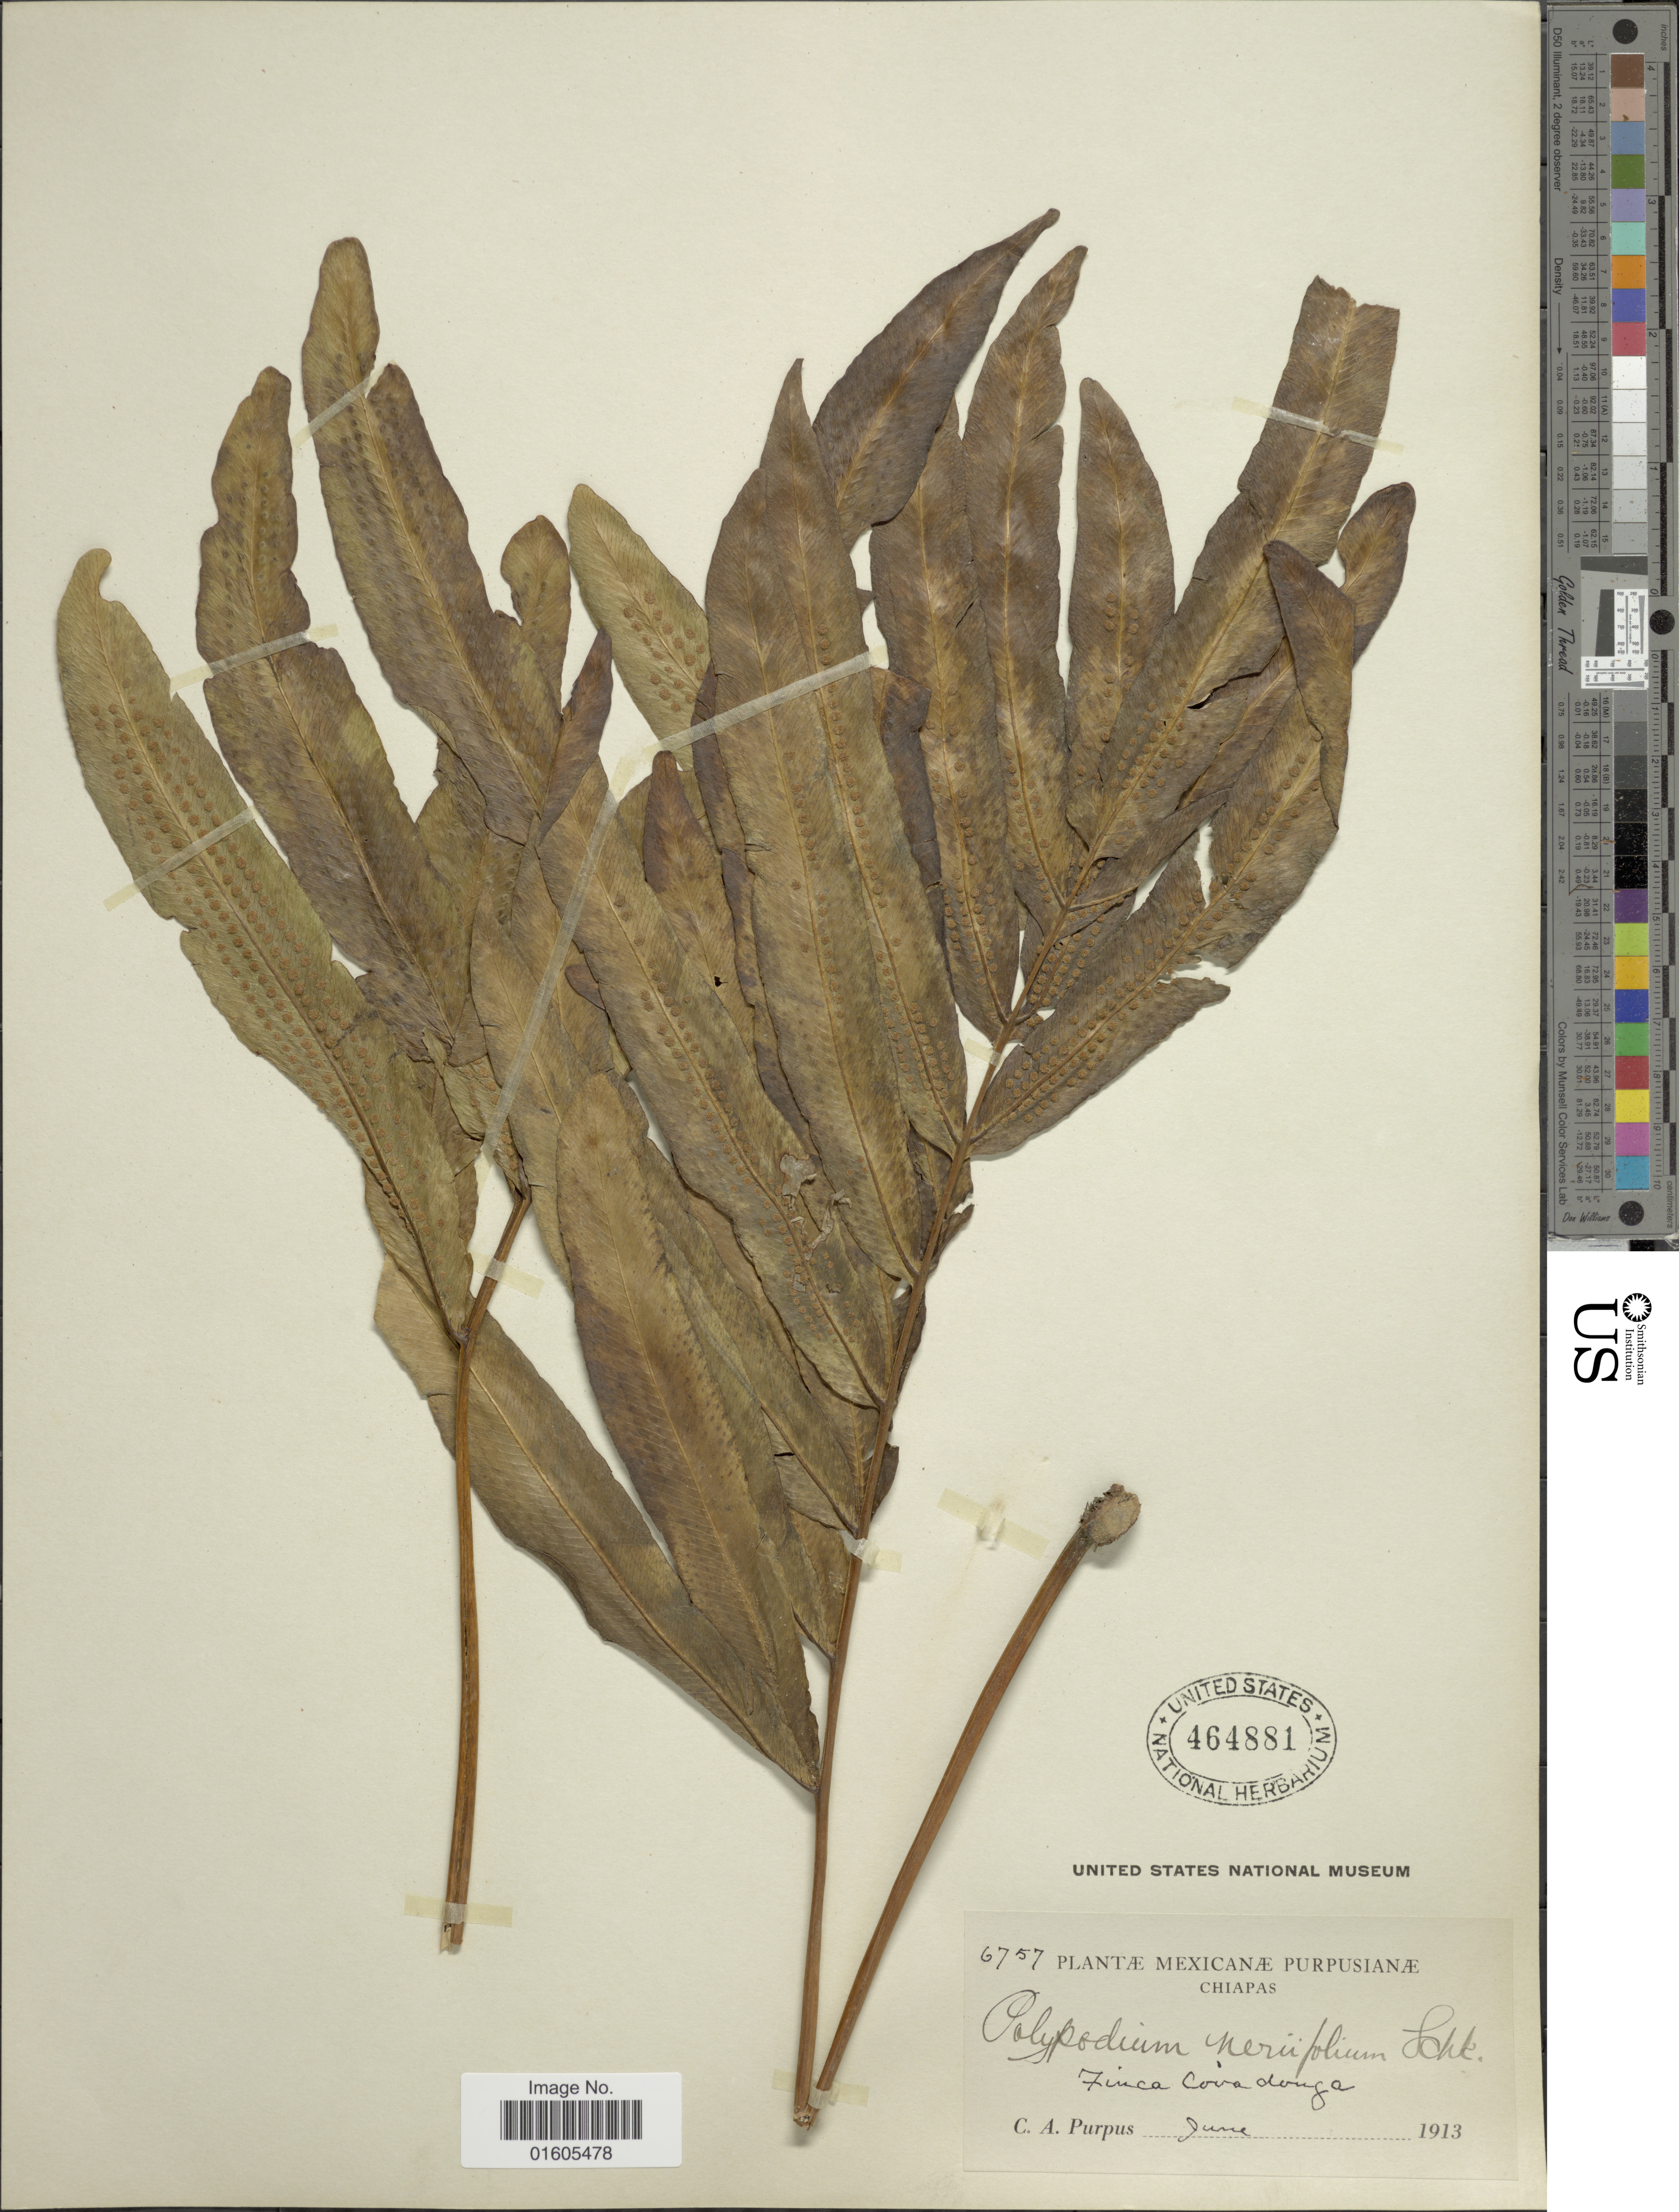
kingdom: Plantae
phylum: Tracheophyta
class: Polypodiopsida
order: Polypodiales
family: Polypodiaceae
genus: Serpocaulon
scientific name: Serpocaulon triseriale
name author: (Sw.) A.R. Sm.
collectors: C. A. Purpus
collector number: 6757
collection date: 1913-06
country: Mexico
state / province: Chiapas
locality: Finca Covadonga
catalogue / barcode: US 464881